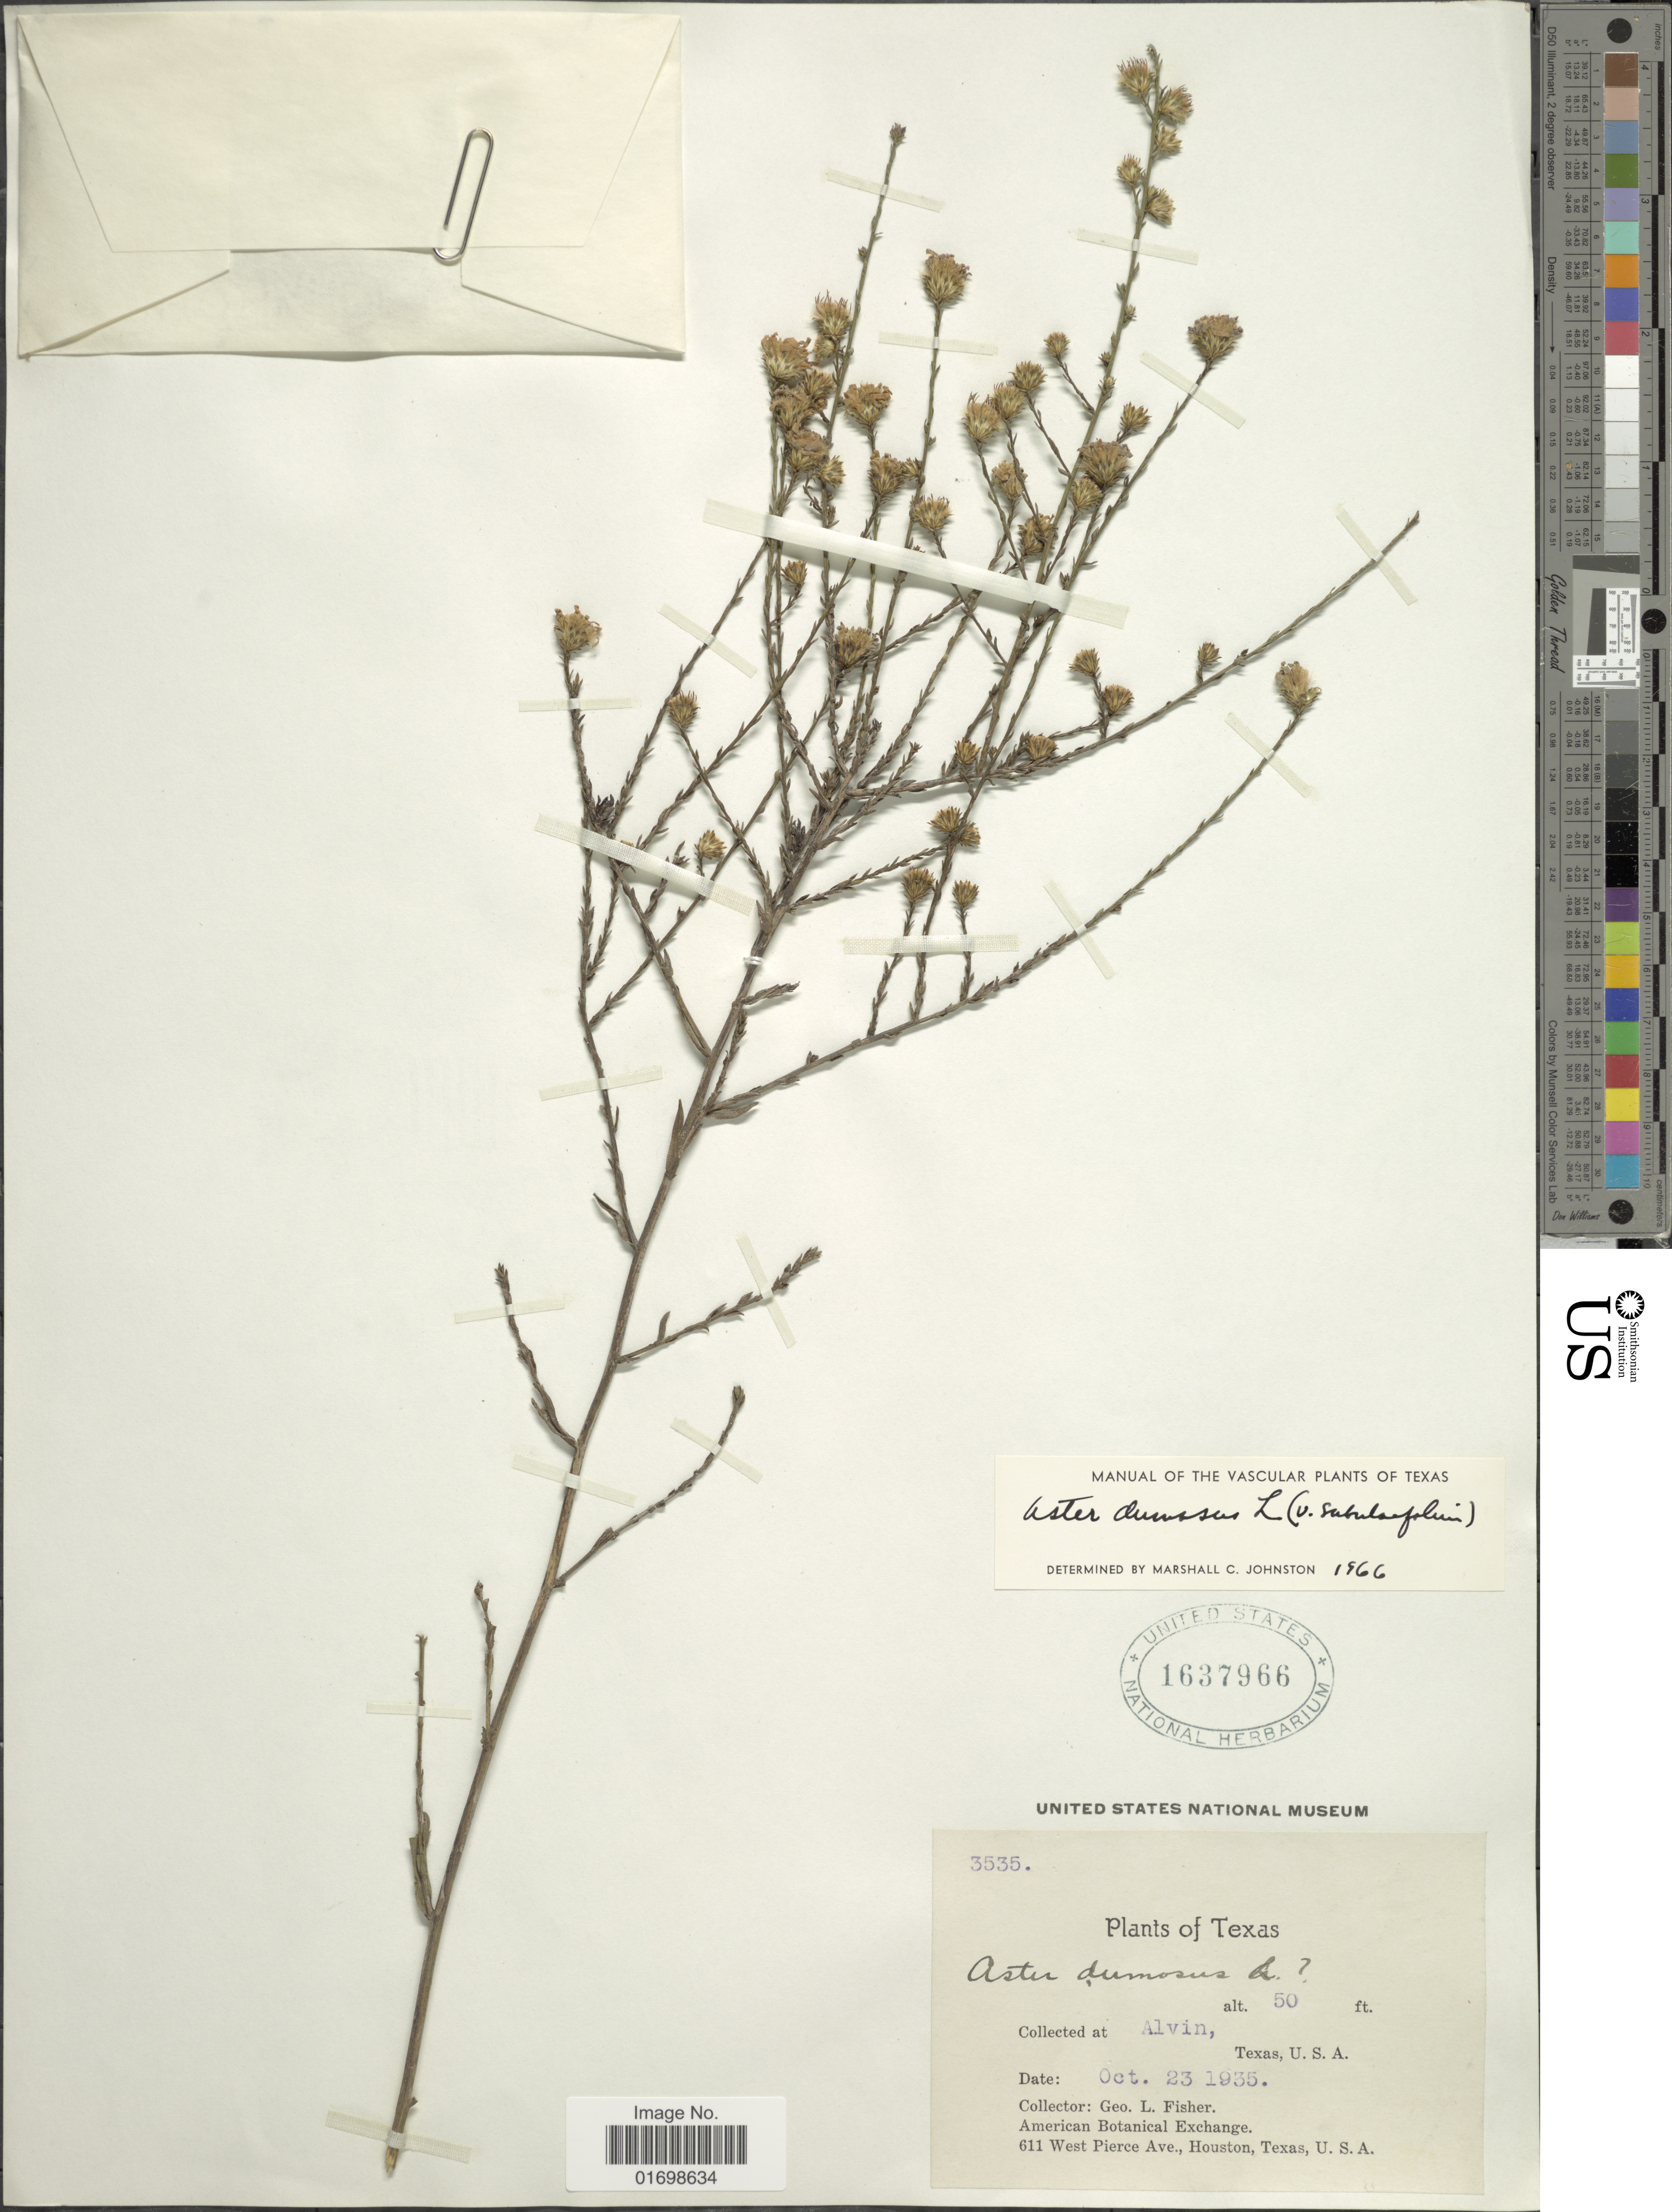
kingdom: Plantae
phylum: Tracheophyta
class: Magnoliopsida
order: Asterales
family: Asteraceae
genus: Symphyotrichum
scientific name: Symphyotrichum dumosum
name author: (L.) G.L. Nesom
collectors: G. L. Fisher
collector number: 3535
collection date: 1935-10-23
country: United States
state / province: Texas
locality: Alvin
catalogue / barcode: US 1637966